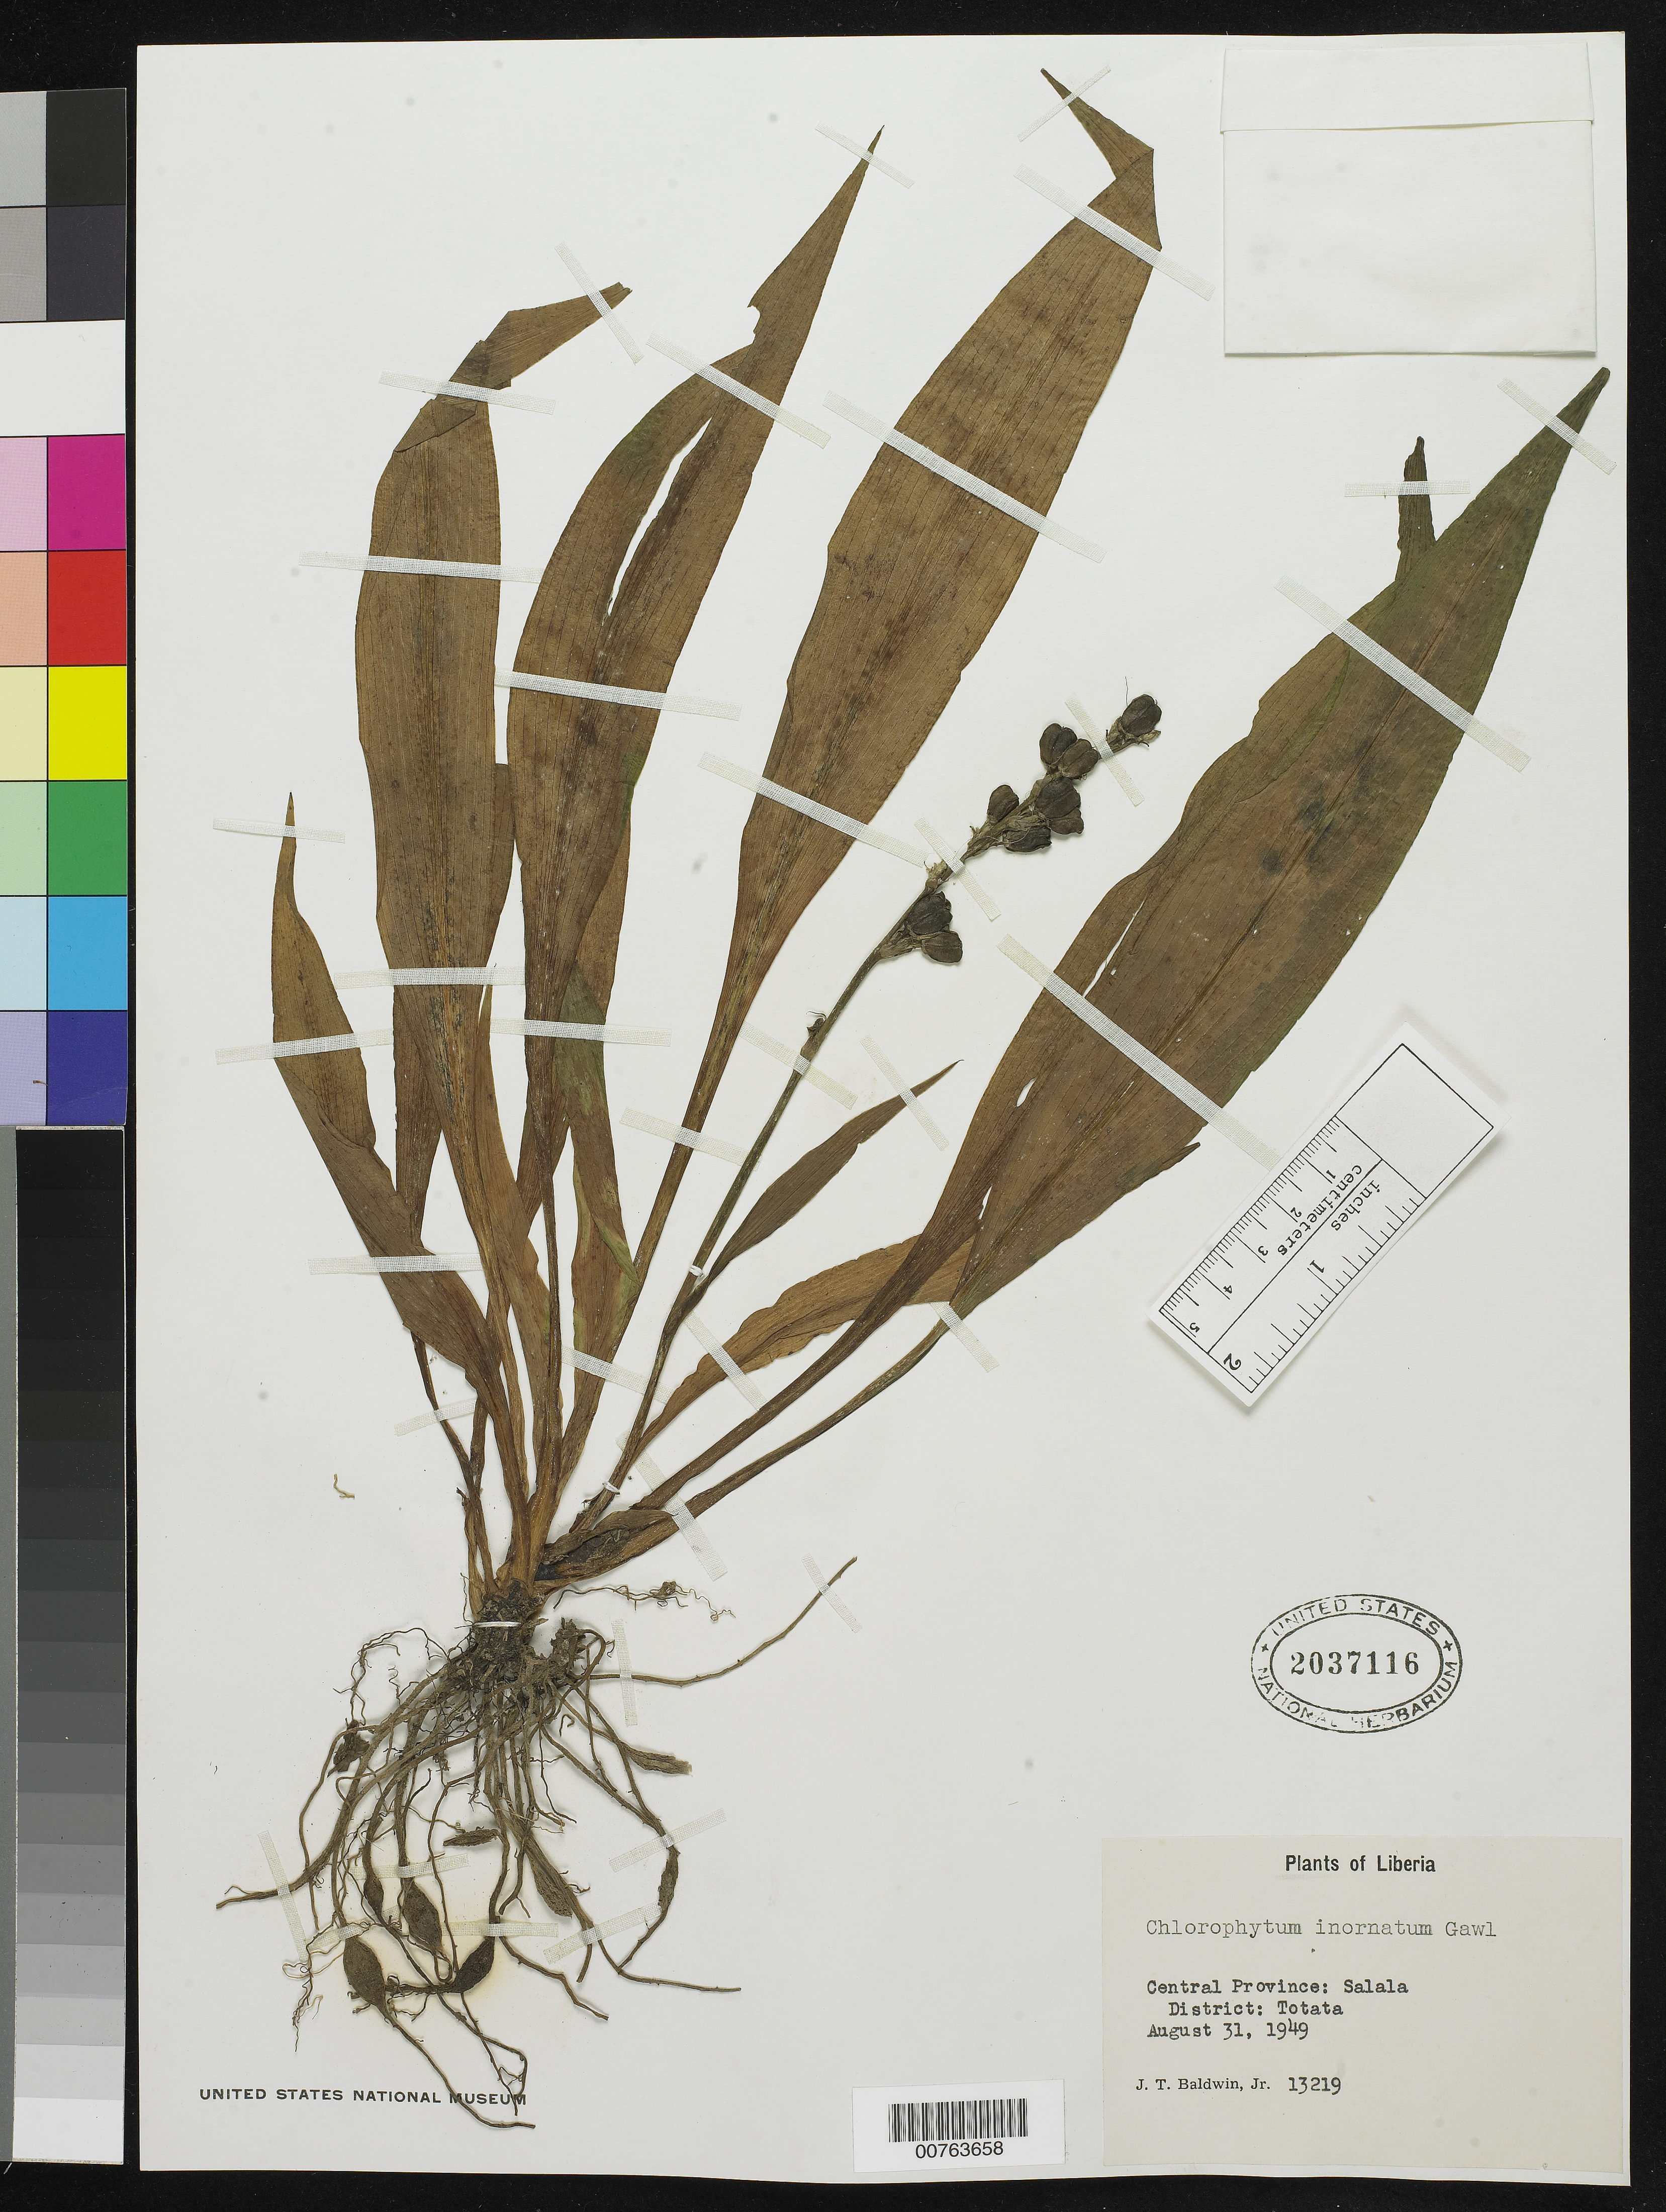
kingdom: Plantae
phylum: Tracheophyta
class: Liliopsida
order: Asparagales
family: Asparagaceae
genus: Chlorophytum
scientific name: Chlorophytum inornatum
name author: Ker Gawl.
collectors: J. T. Baldwin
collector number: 13219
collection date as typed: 31 Aug 1949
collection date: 1949-08-31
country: Liberia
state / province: Bong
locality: Central Province: Salala District, Totata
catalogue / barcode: US 2037116